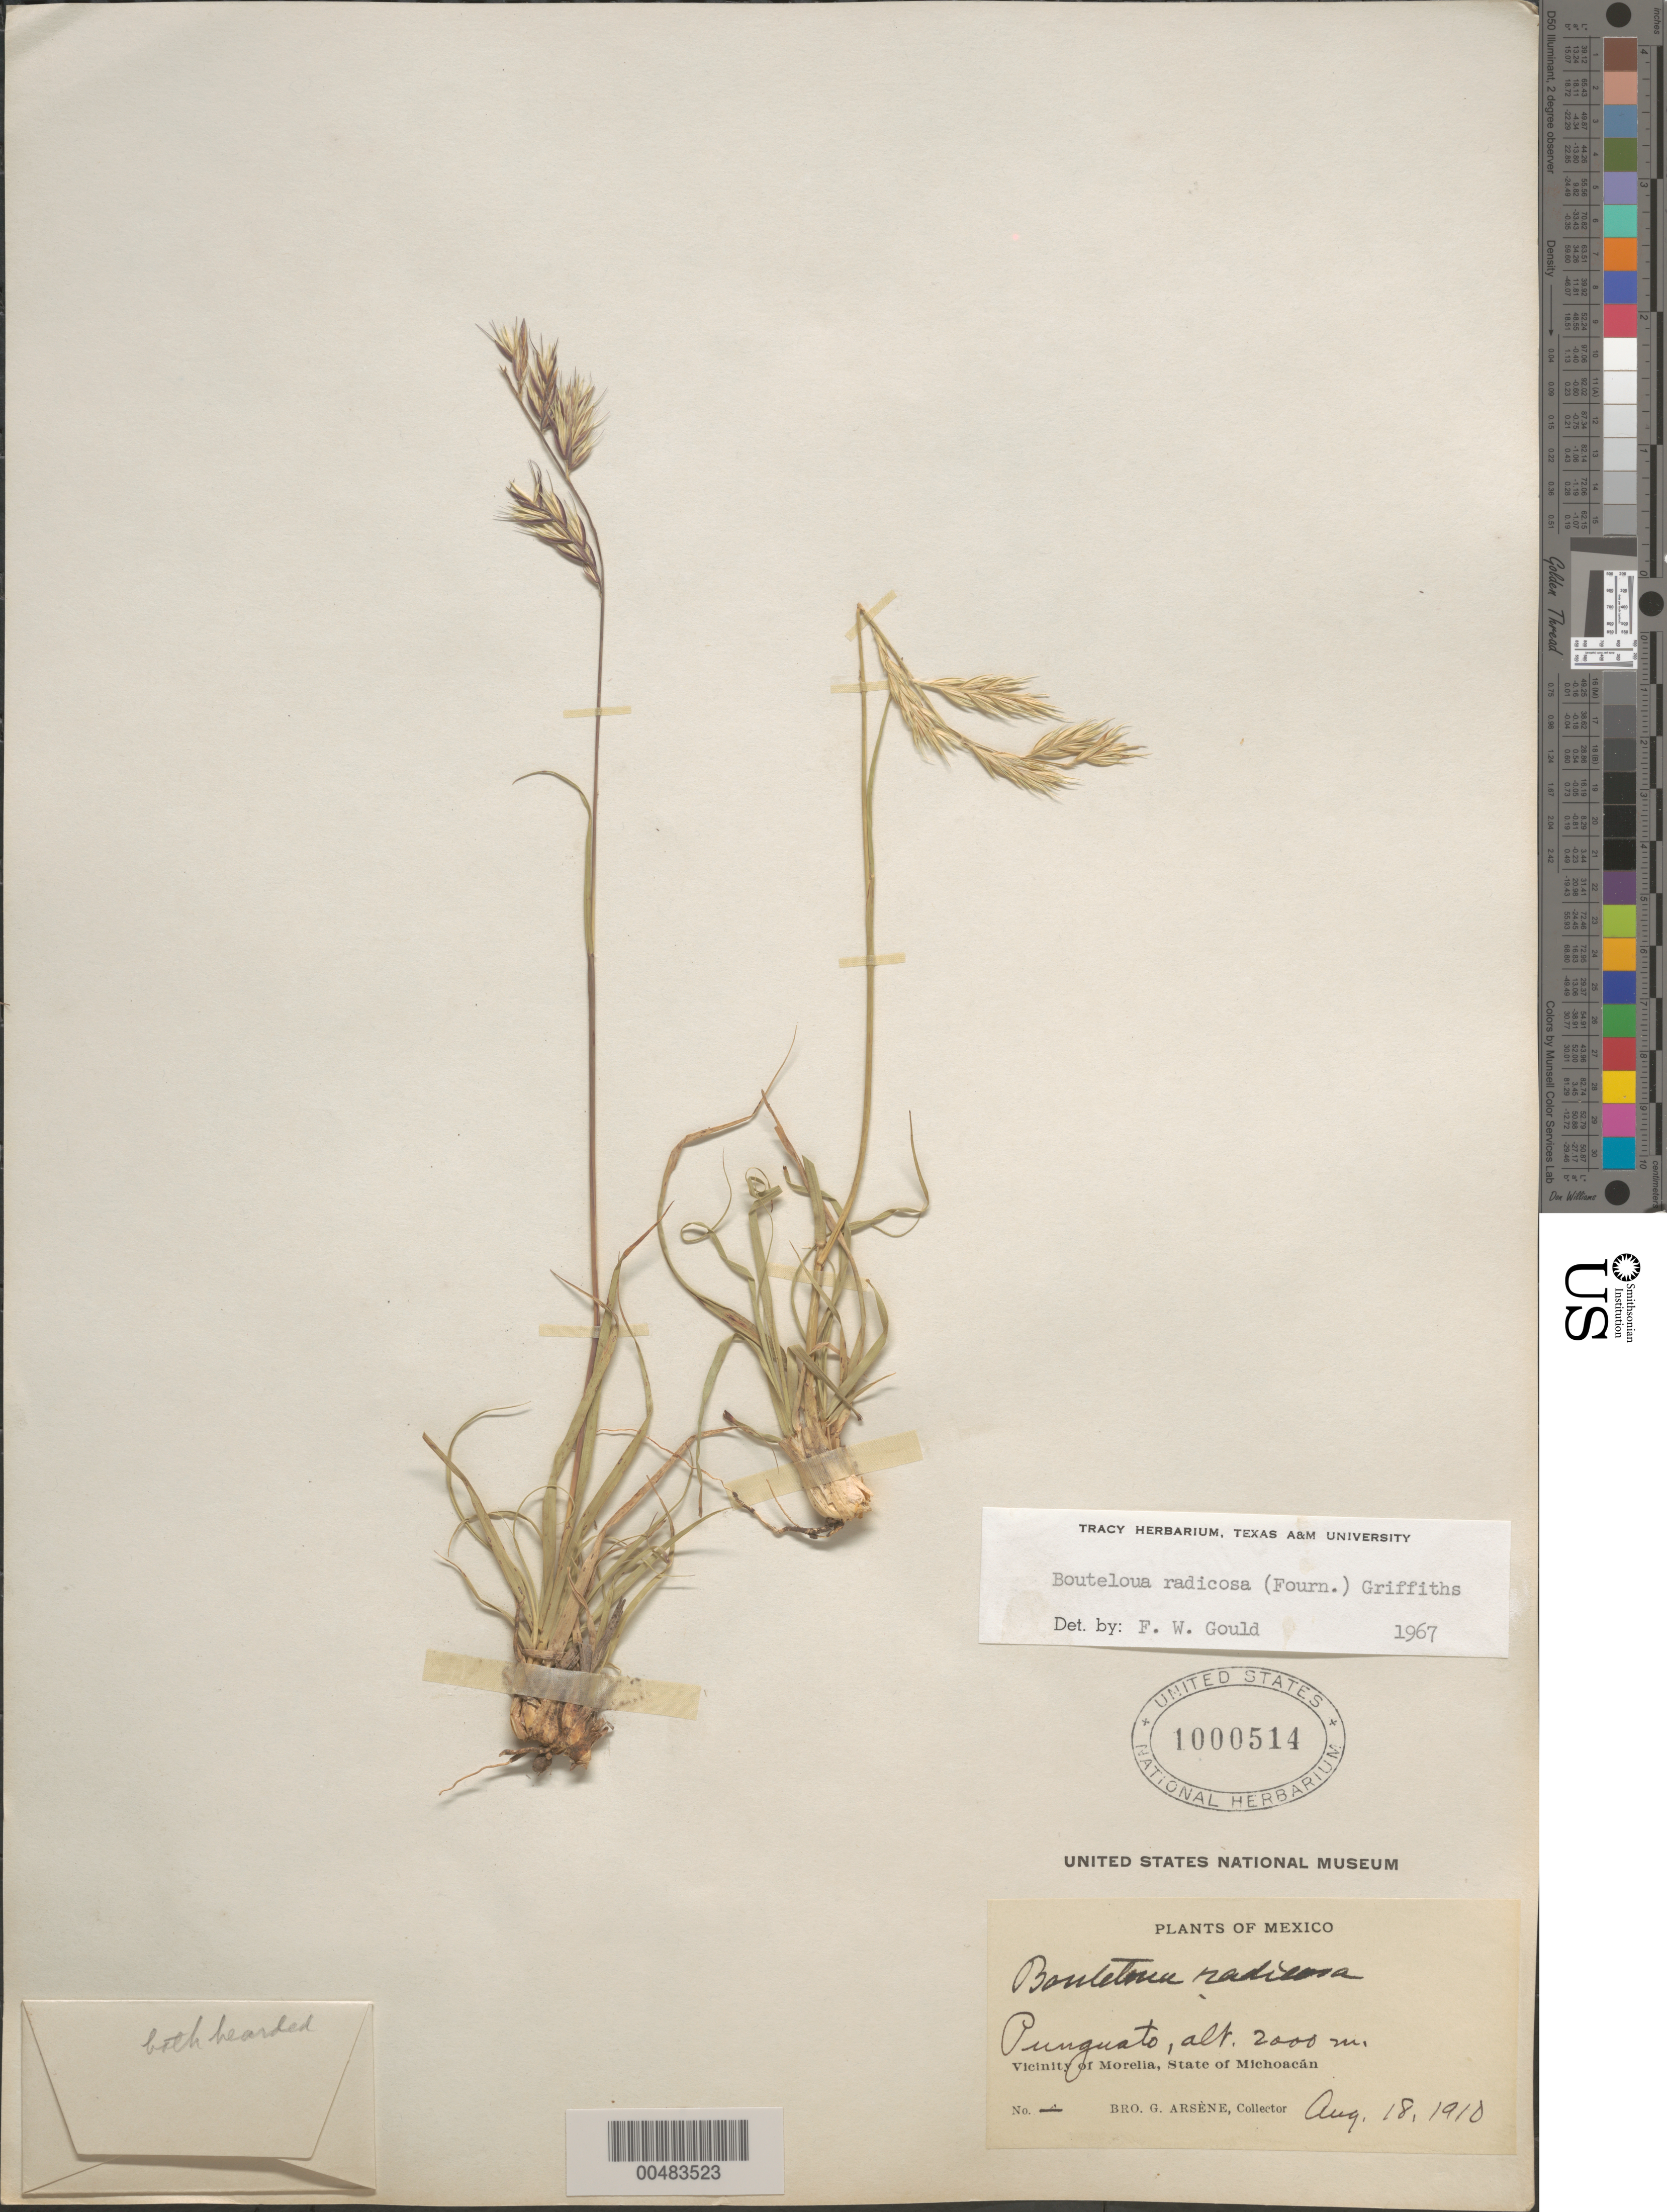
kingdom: Plantae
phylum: Tracheophyta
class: Liliopsida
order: Poales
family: Poaceae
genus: Bouteloua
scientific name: Bouteloua radicosa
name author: (E. Fourn.) Griffiths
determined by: Gould, F. W.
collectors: Bro. G. Arsène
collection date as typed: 18 Aug 1910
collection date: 1910-08-18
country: Mexico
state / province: Michoacán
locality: Vicinity of Morelia, Punguato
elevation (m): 2000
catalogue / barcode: US 1000514